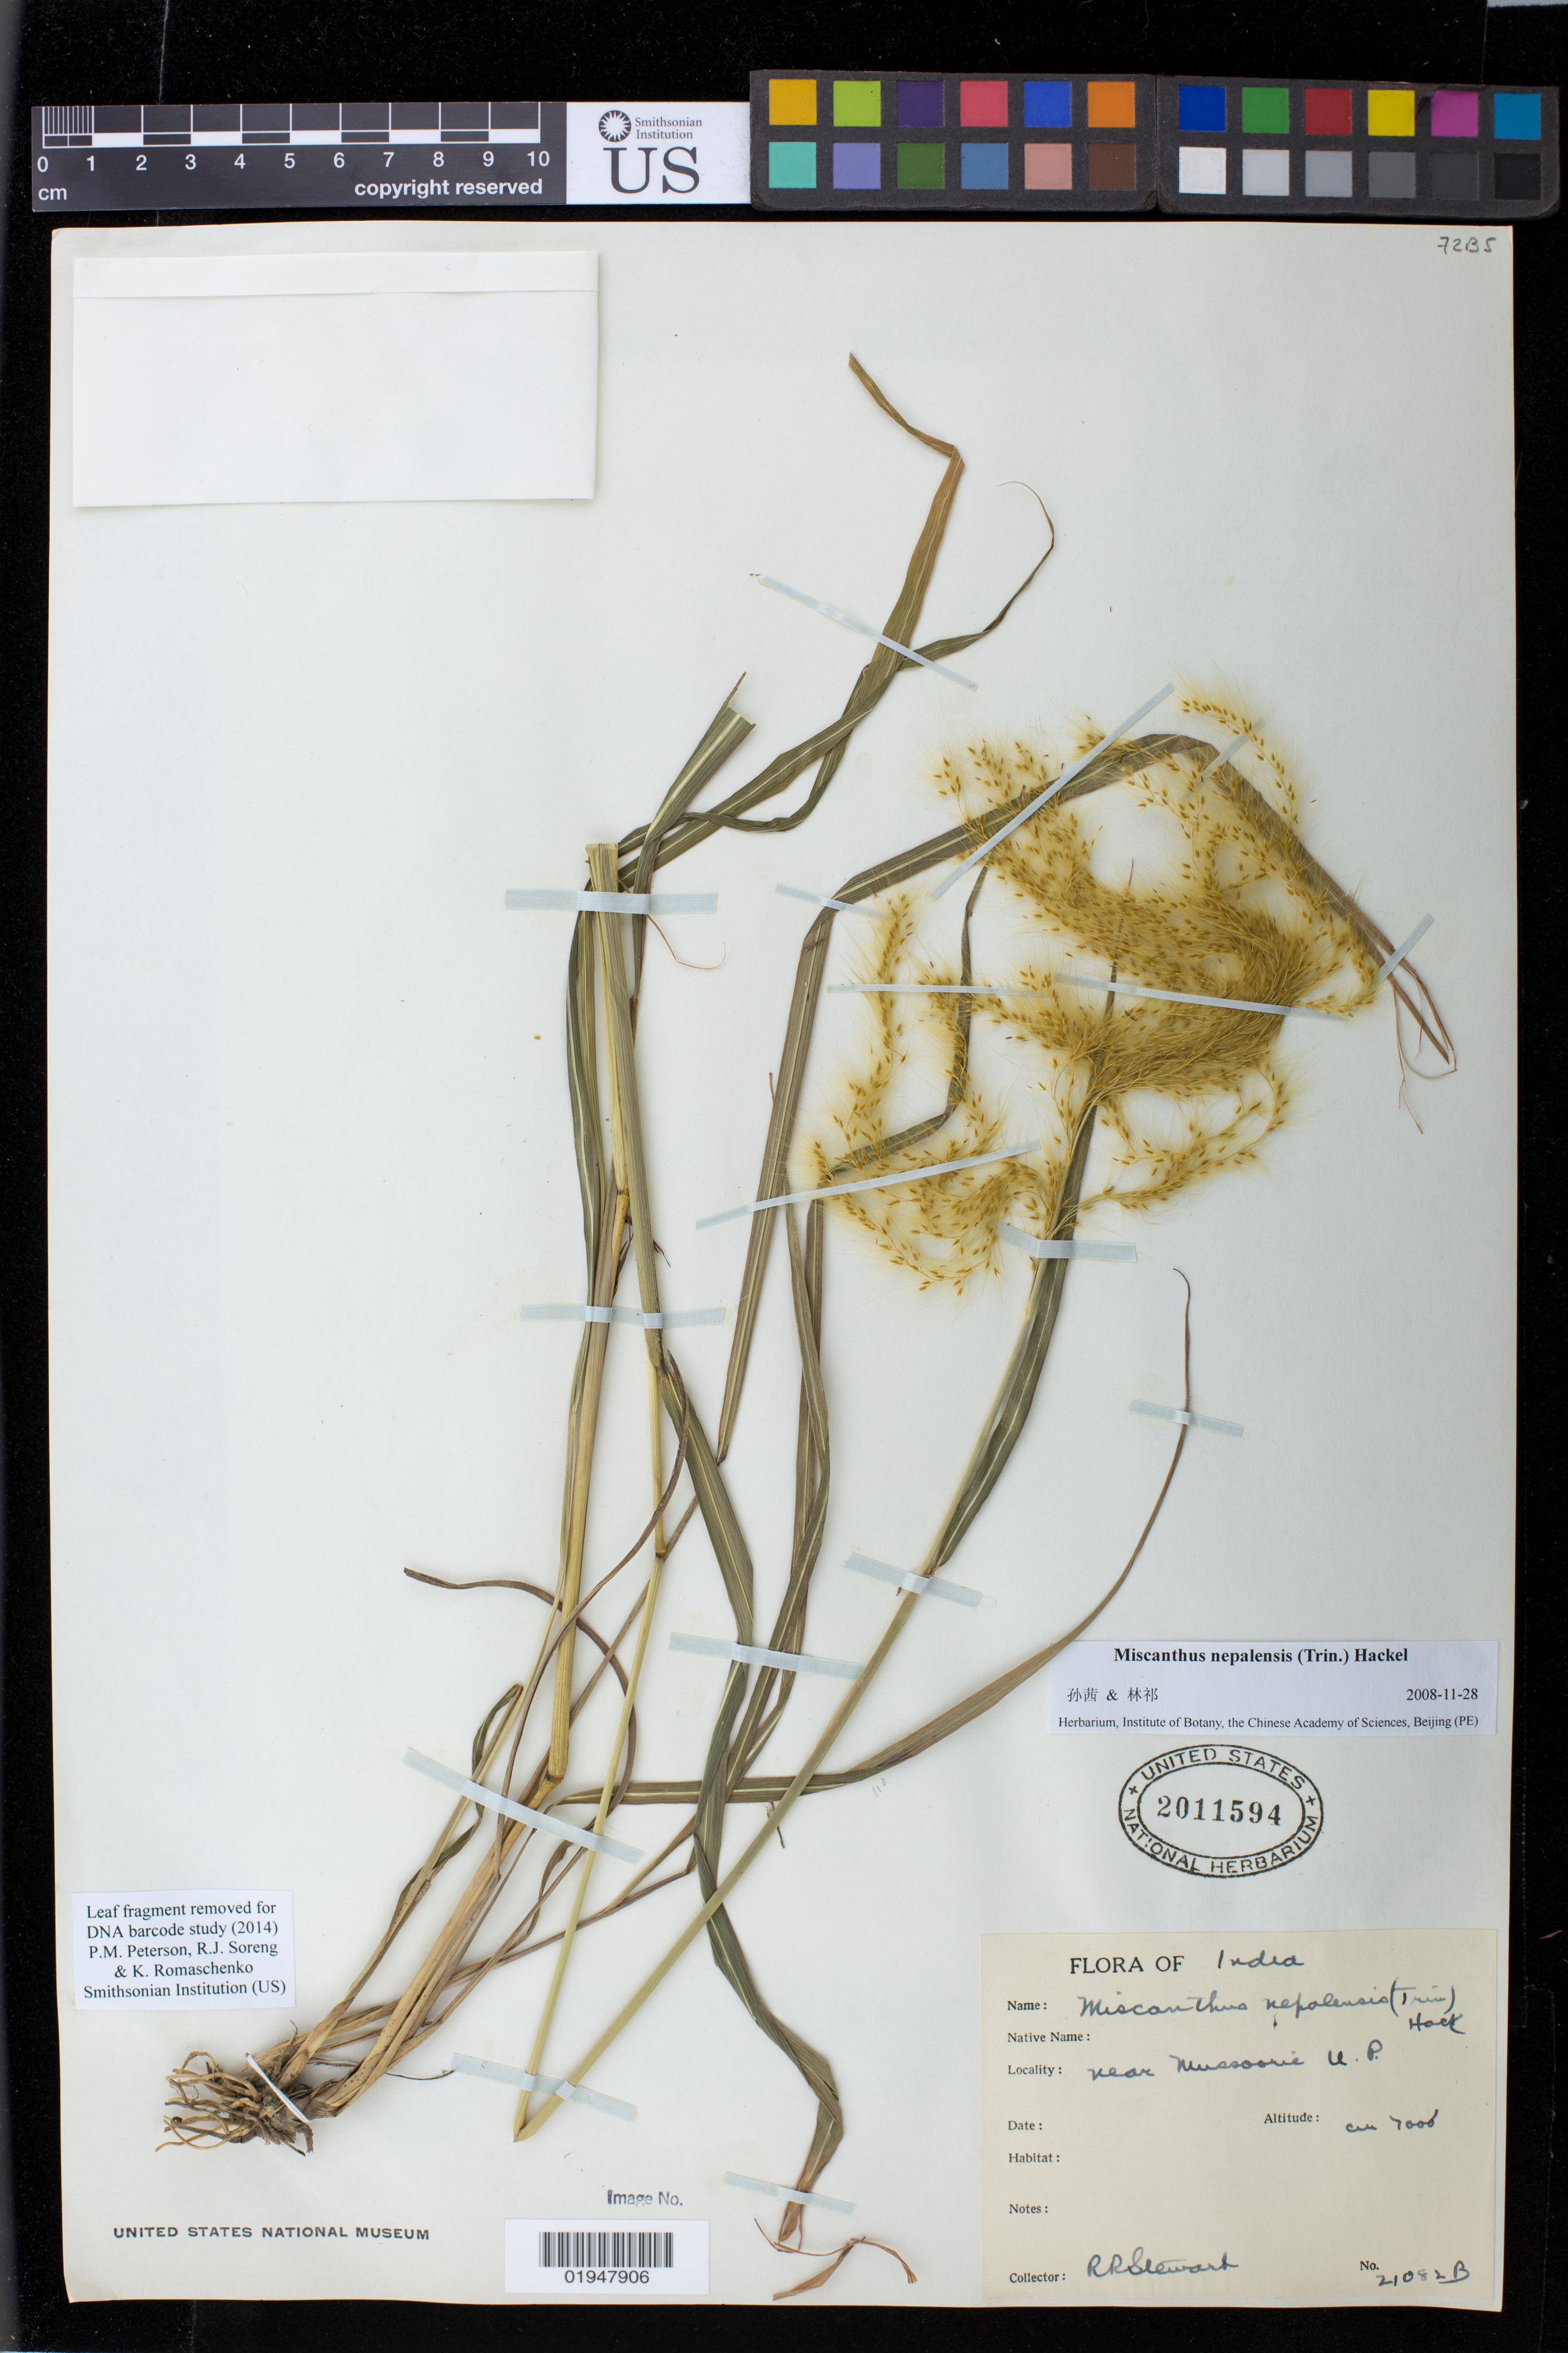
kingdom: Plantae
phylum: Tracheophyta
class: Liliopsida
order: Poales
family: Poaceae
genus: Miscanthus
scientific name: Miscanthus nepalensis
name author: (Trin.) Hack.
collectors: R. R. Stewart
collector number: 21082B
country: India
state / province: Uttarakhand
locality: near Mussoorie U.P.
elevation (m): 2134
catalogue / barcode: US 2011594